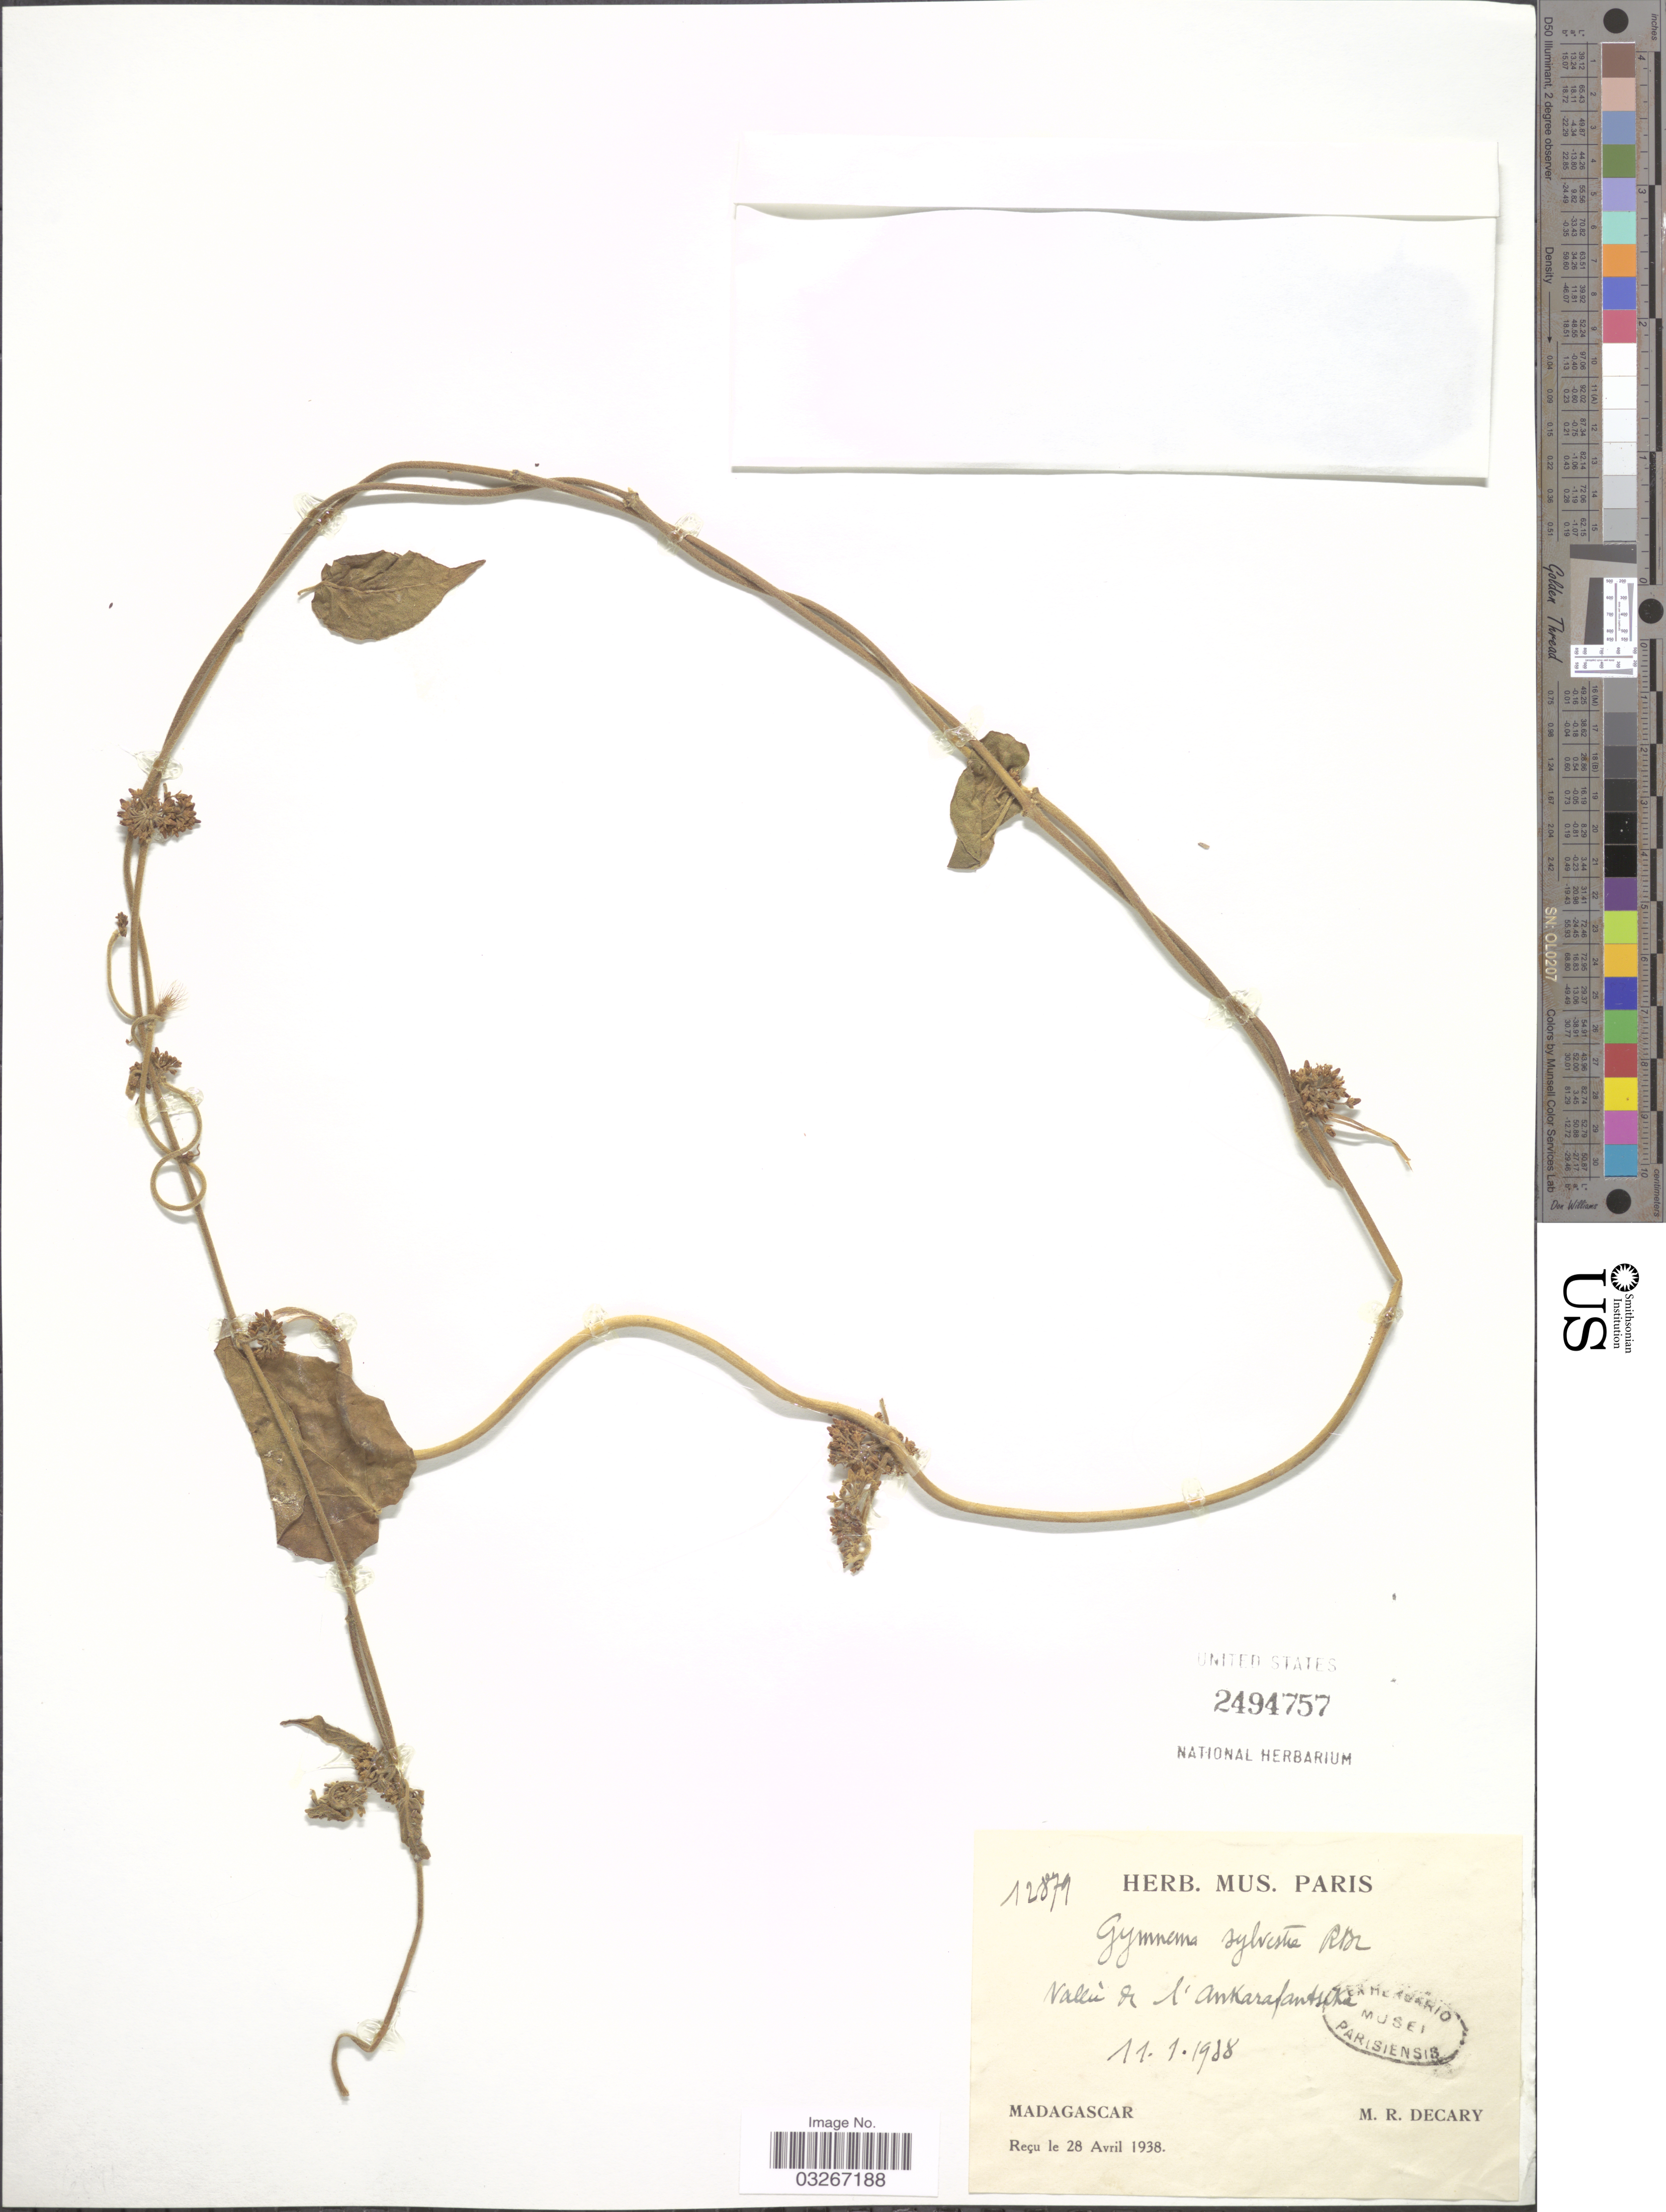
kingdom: Plantae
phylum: Tracheophyta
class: Magnoliopsida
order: Gentianales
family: Apocynaceae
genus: Gymnema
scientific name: Gymnema sylvestre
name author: (Retz.) R. Br. ex Schult. in Roem. & Schult.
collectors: R. Decary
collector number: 12879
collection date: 1938-01-11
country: Madagascar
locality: Vallée de l'Ankarafantsika.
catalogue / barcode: US 2494757